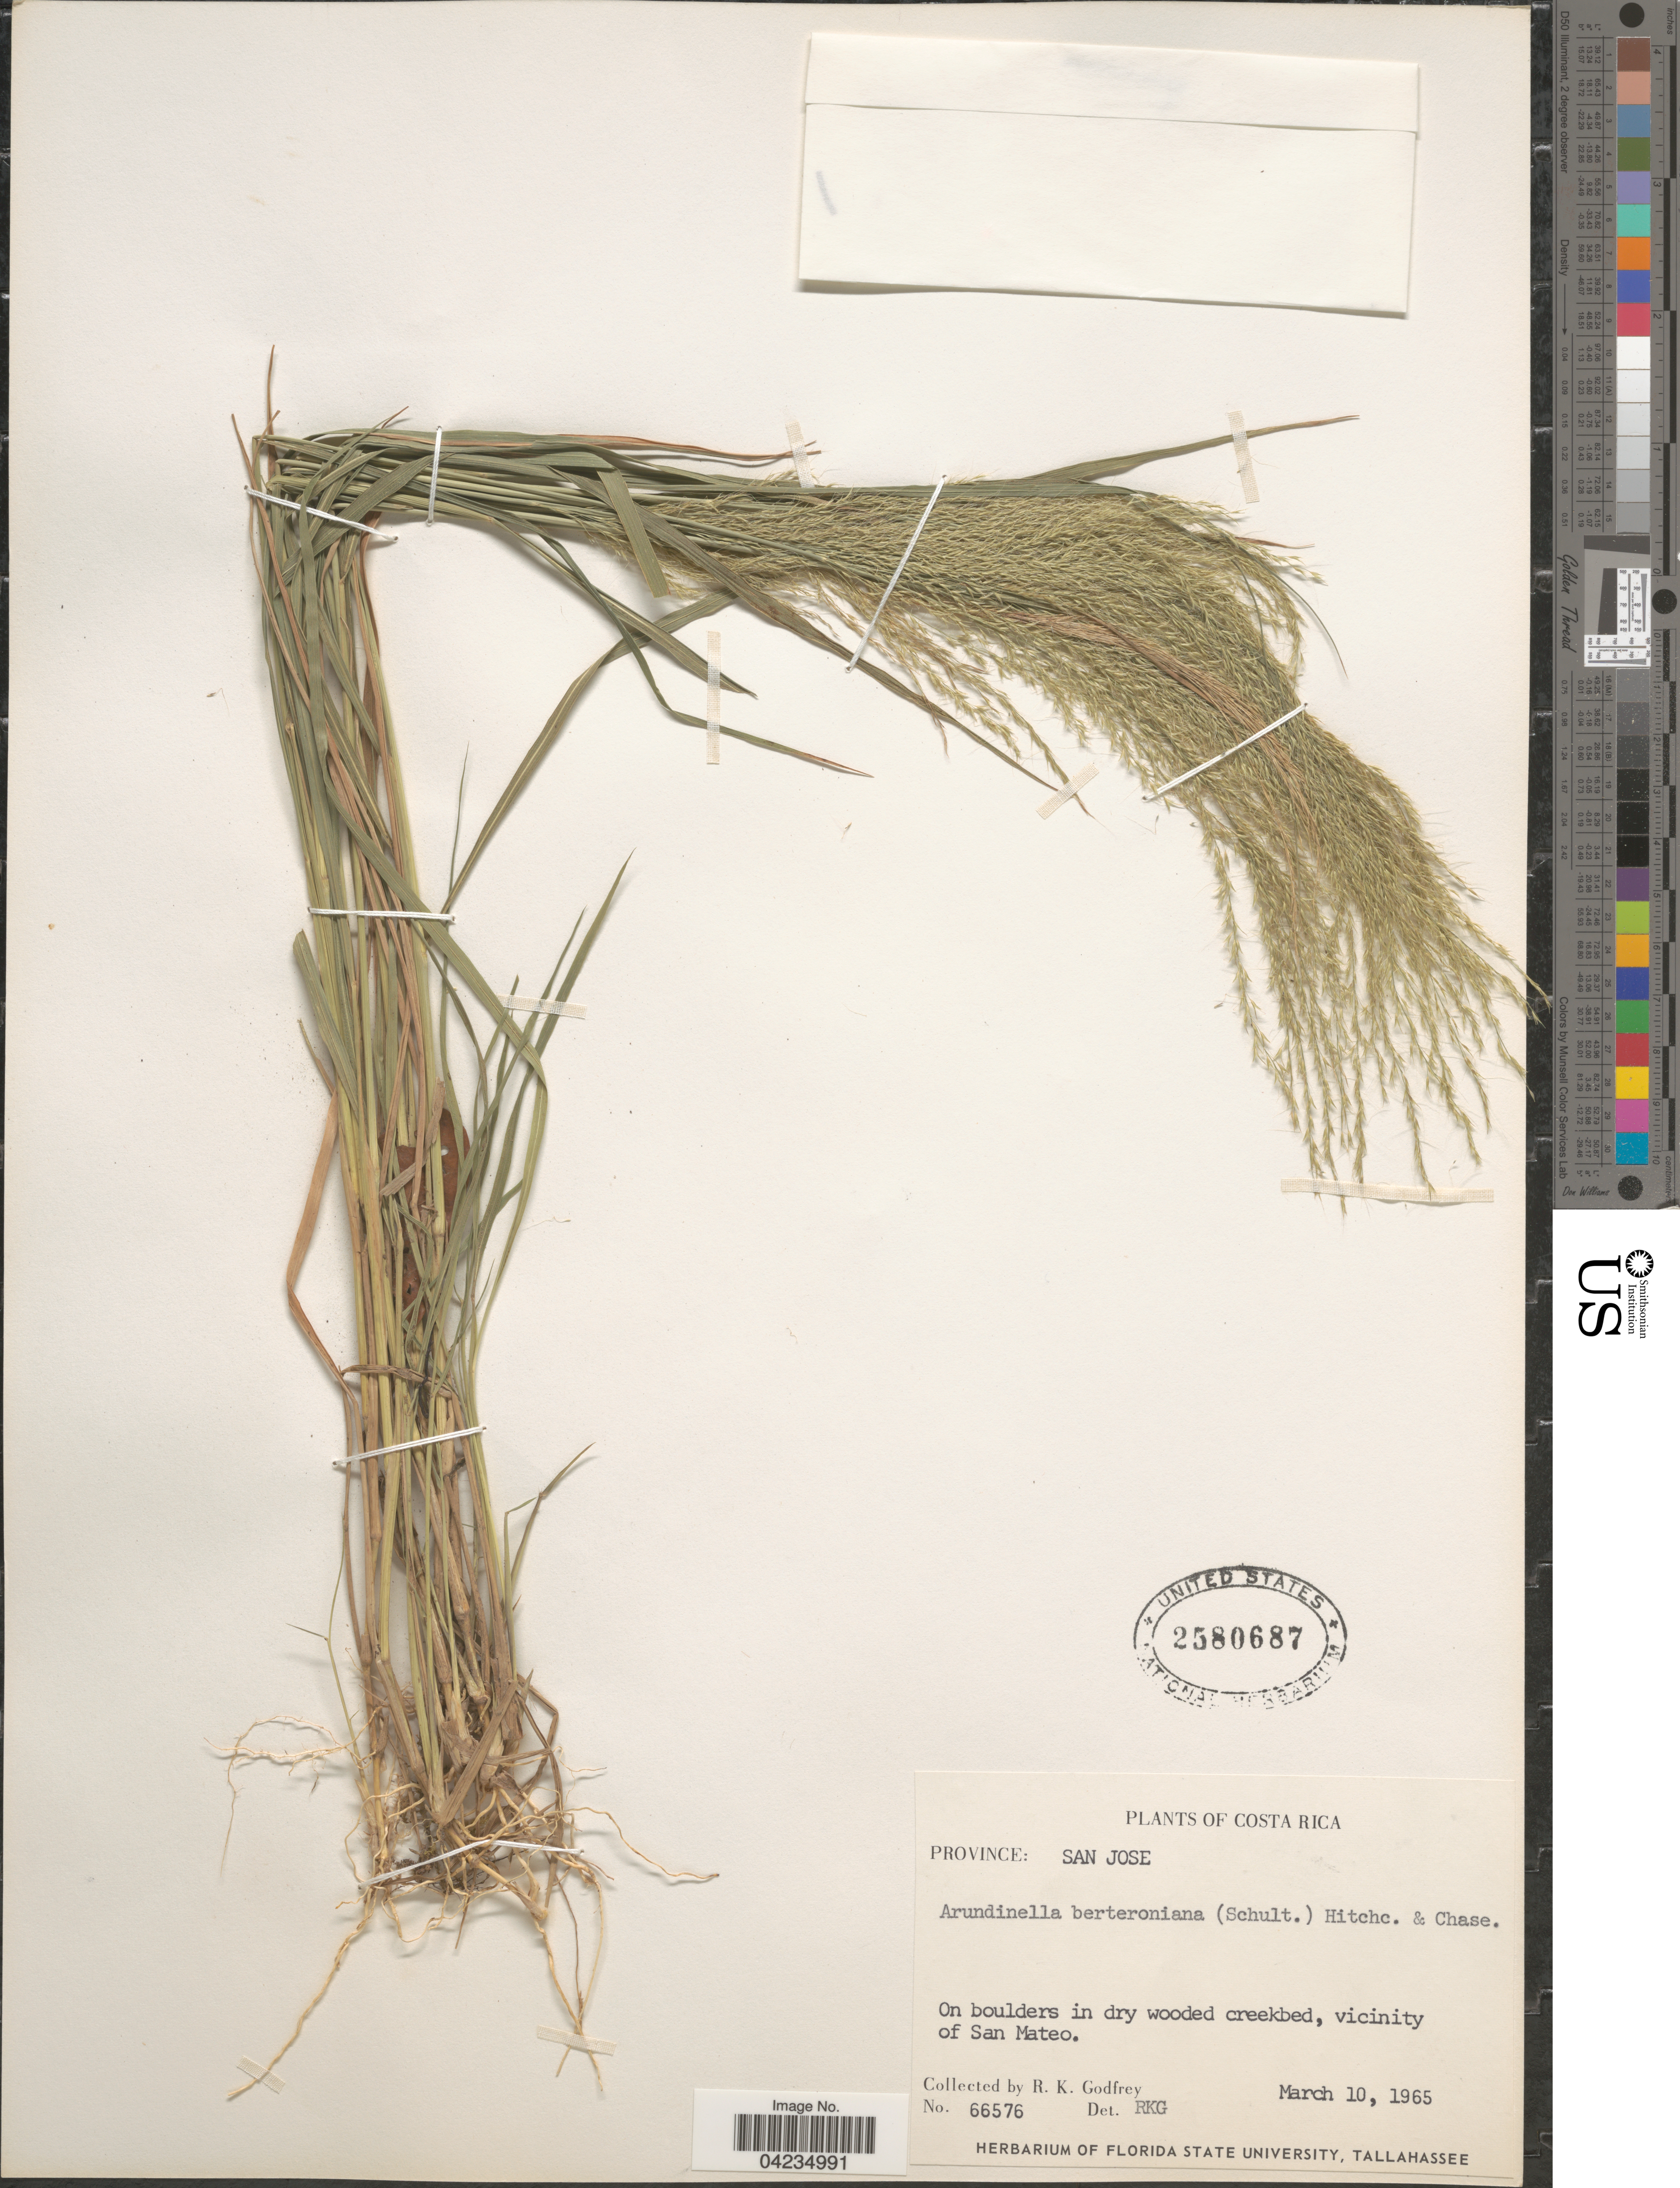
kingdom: Plantae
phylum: Tracheophyta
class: Liliopsida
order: Poales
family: Poaceae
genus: Arundinella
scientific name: Arundinella berteroniana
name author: (Schult.) Hitchc. & Chase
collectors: R. K. Godfrey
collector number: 66576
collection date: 1965-03-10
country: Costa Rica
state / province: San José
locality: On boulders in dry wooded creekbed, vicinity of San Mateo.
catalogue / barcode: US 2580687